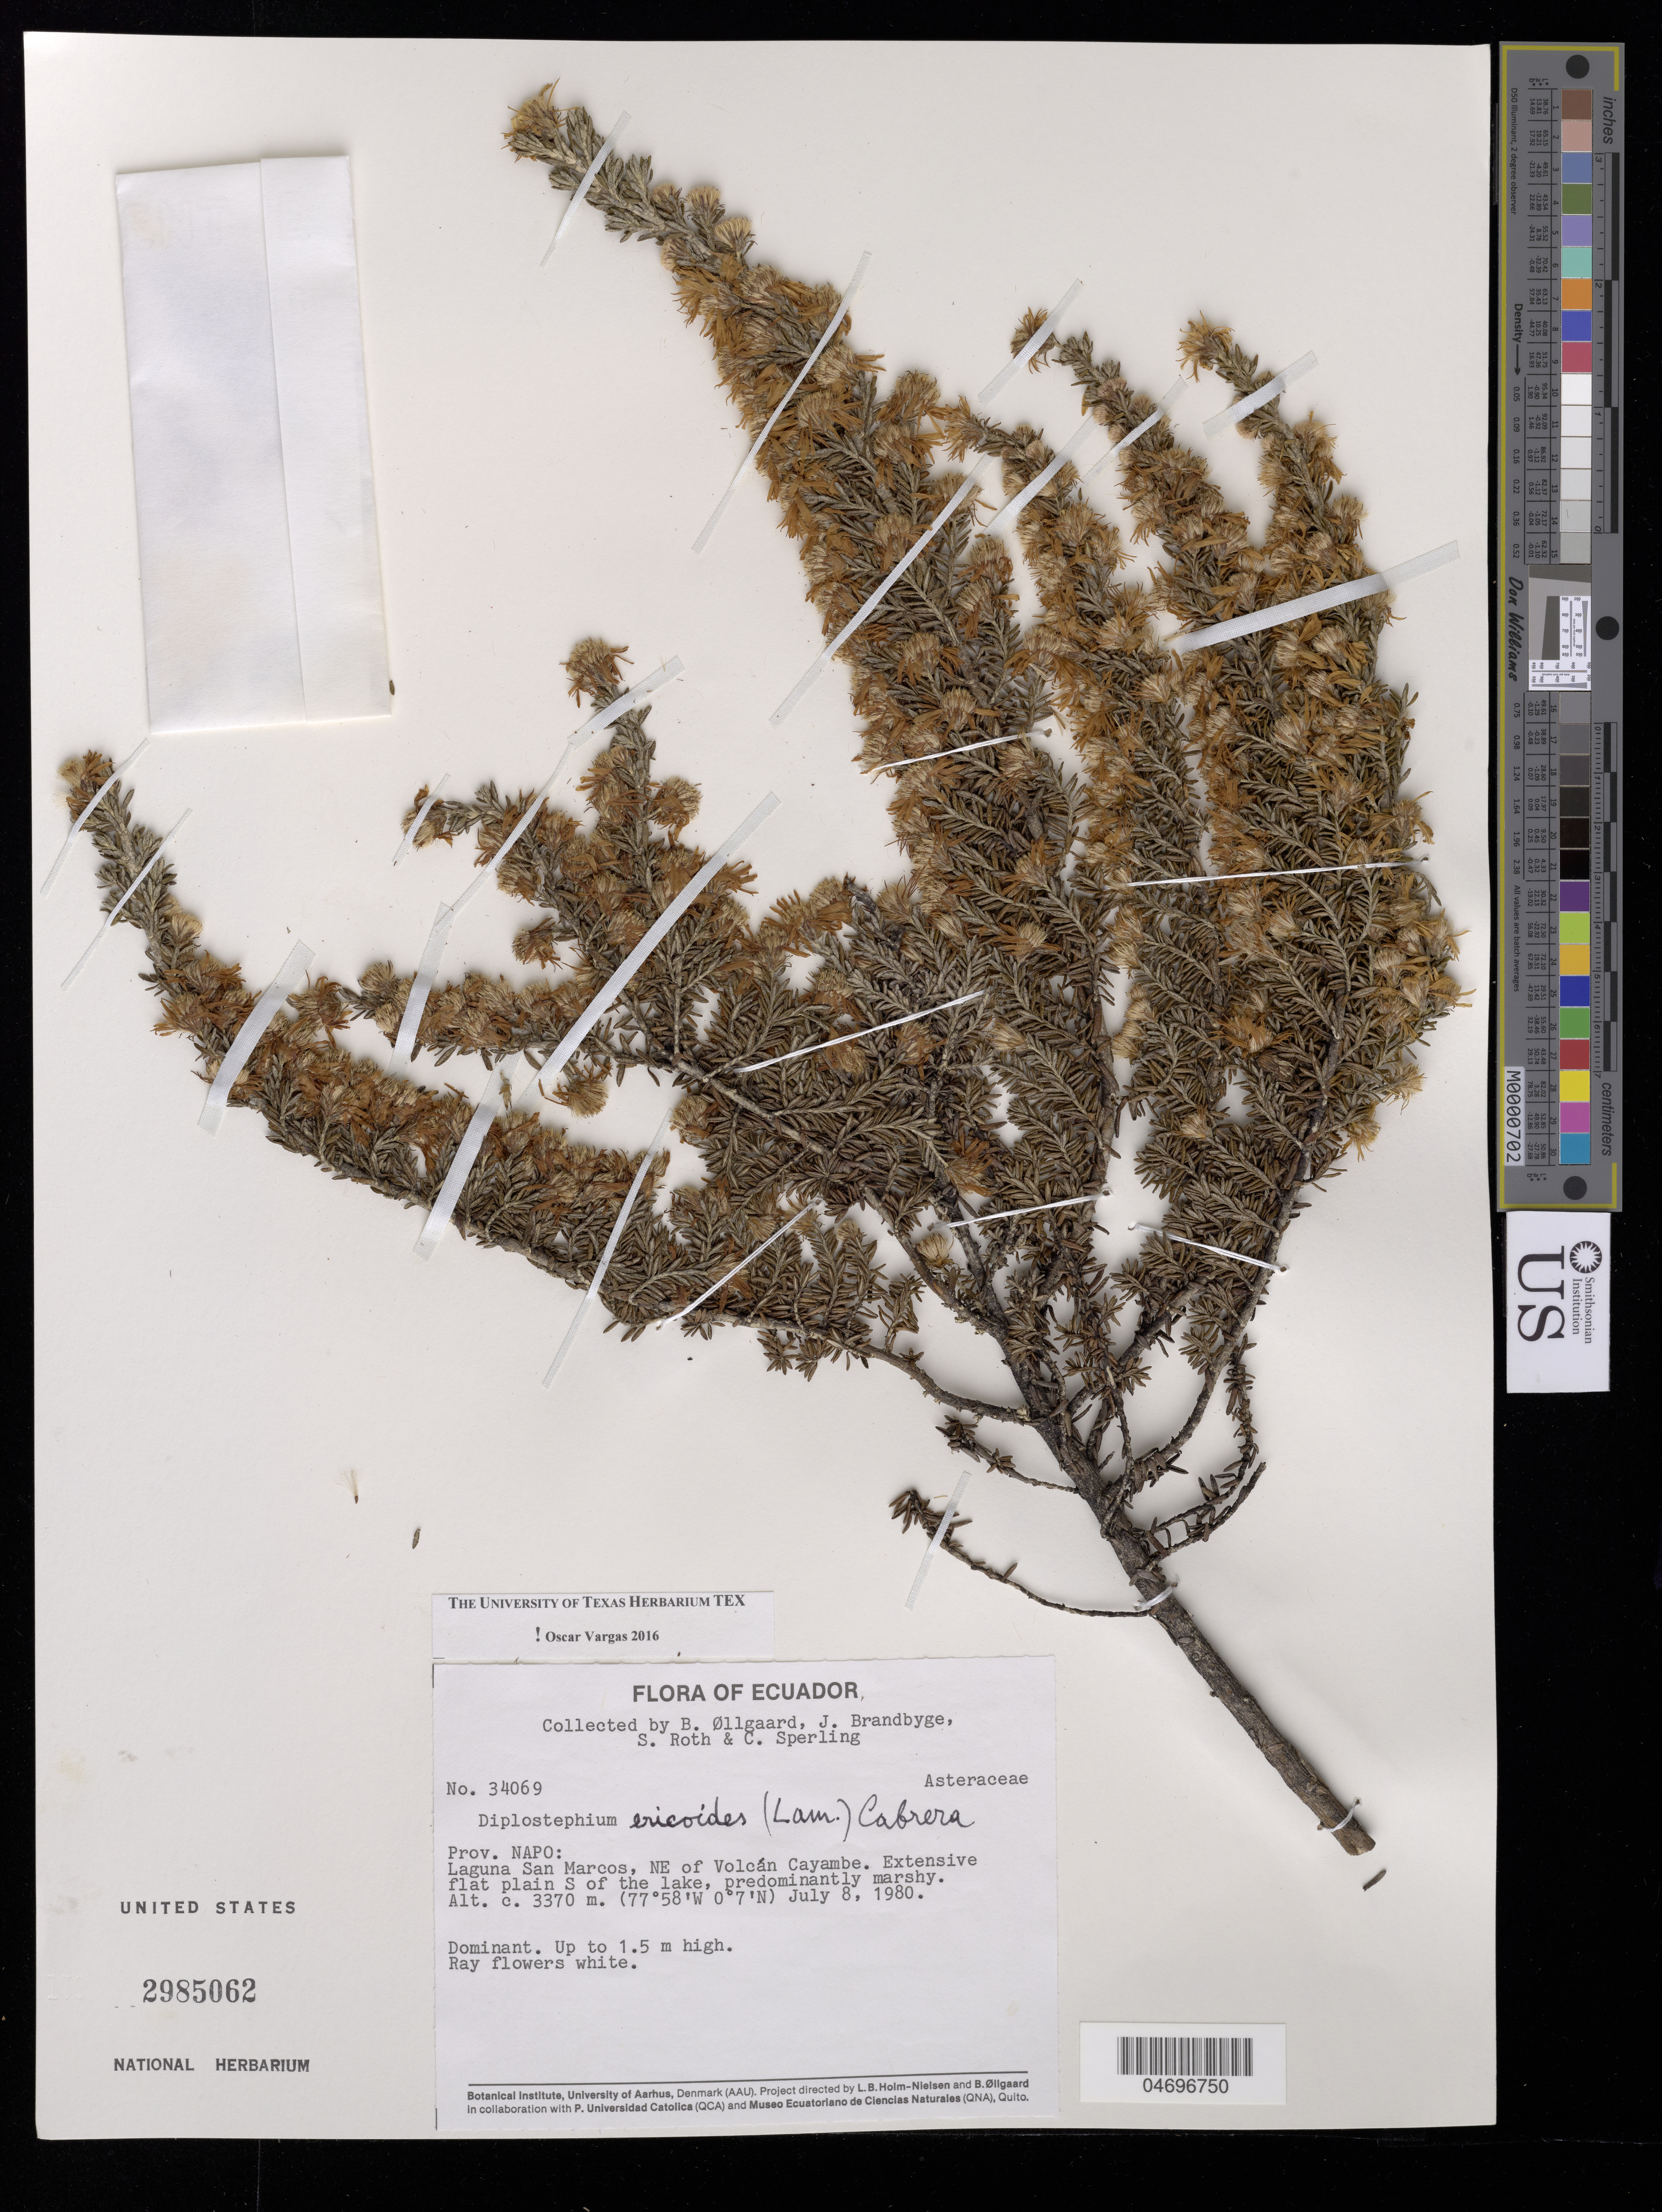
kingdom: Plantae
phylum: Tracheophyta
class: Magnoliopsida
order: Asterales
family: Asteraceae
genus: Diplostephium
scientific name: Diplostephium ericoides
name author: (Lam.) Cabrera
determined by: Vargas, Oscar M.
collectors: B. Øllgaard, J. Brandbyge, S. Roth & C. Sperling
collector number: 34069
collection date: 1980-07-08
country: Ecuador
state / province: Napo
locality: Laguna San Marcos, NE of Volcán Cayambe. Extensive flat plain S of the lake, predominantly marshy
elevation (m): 3370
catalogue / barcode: US 2985062